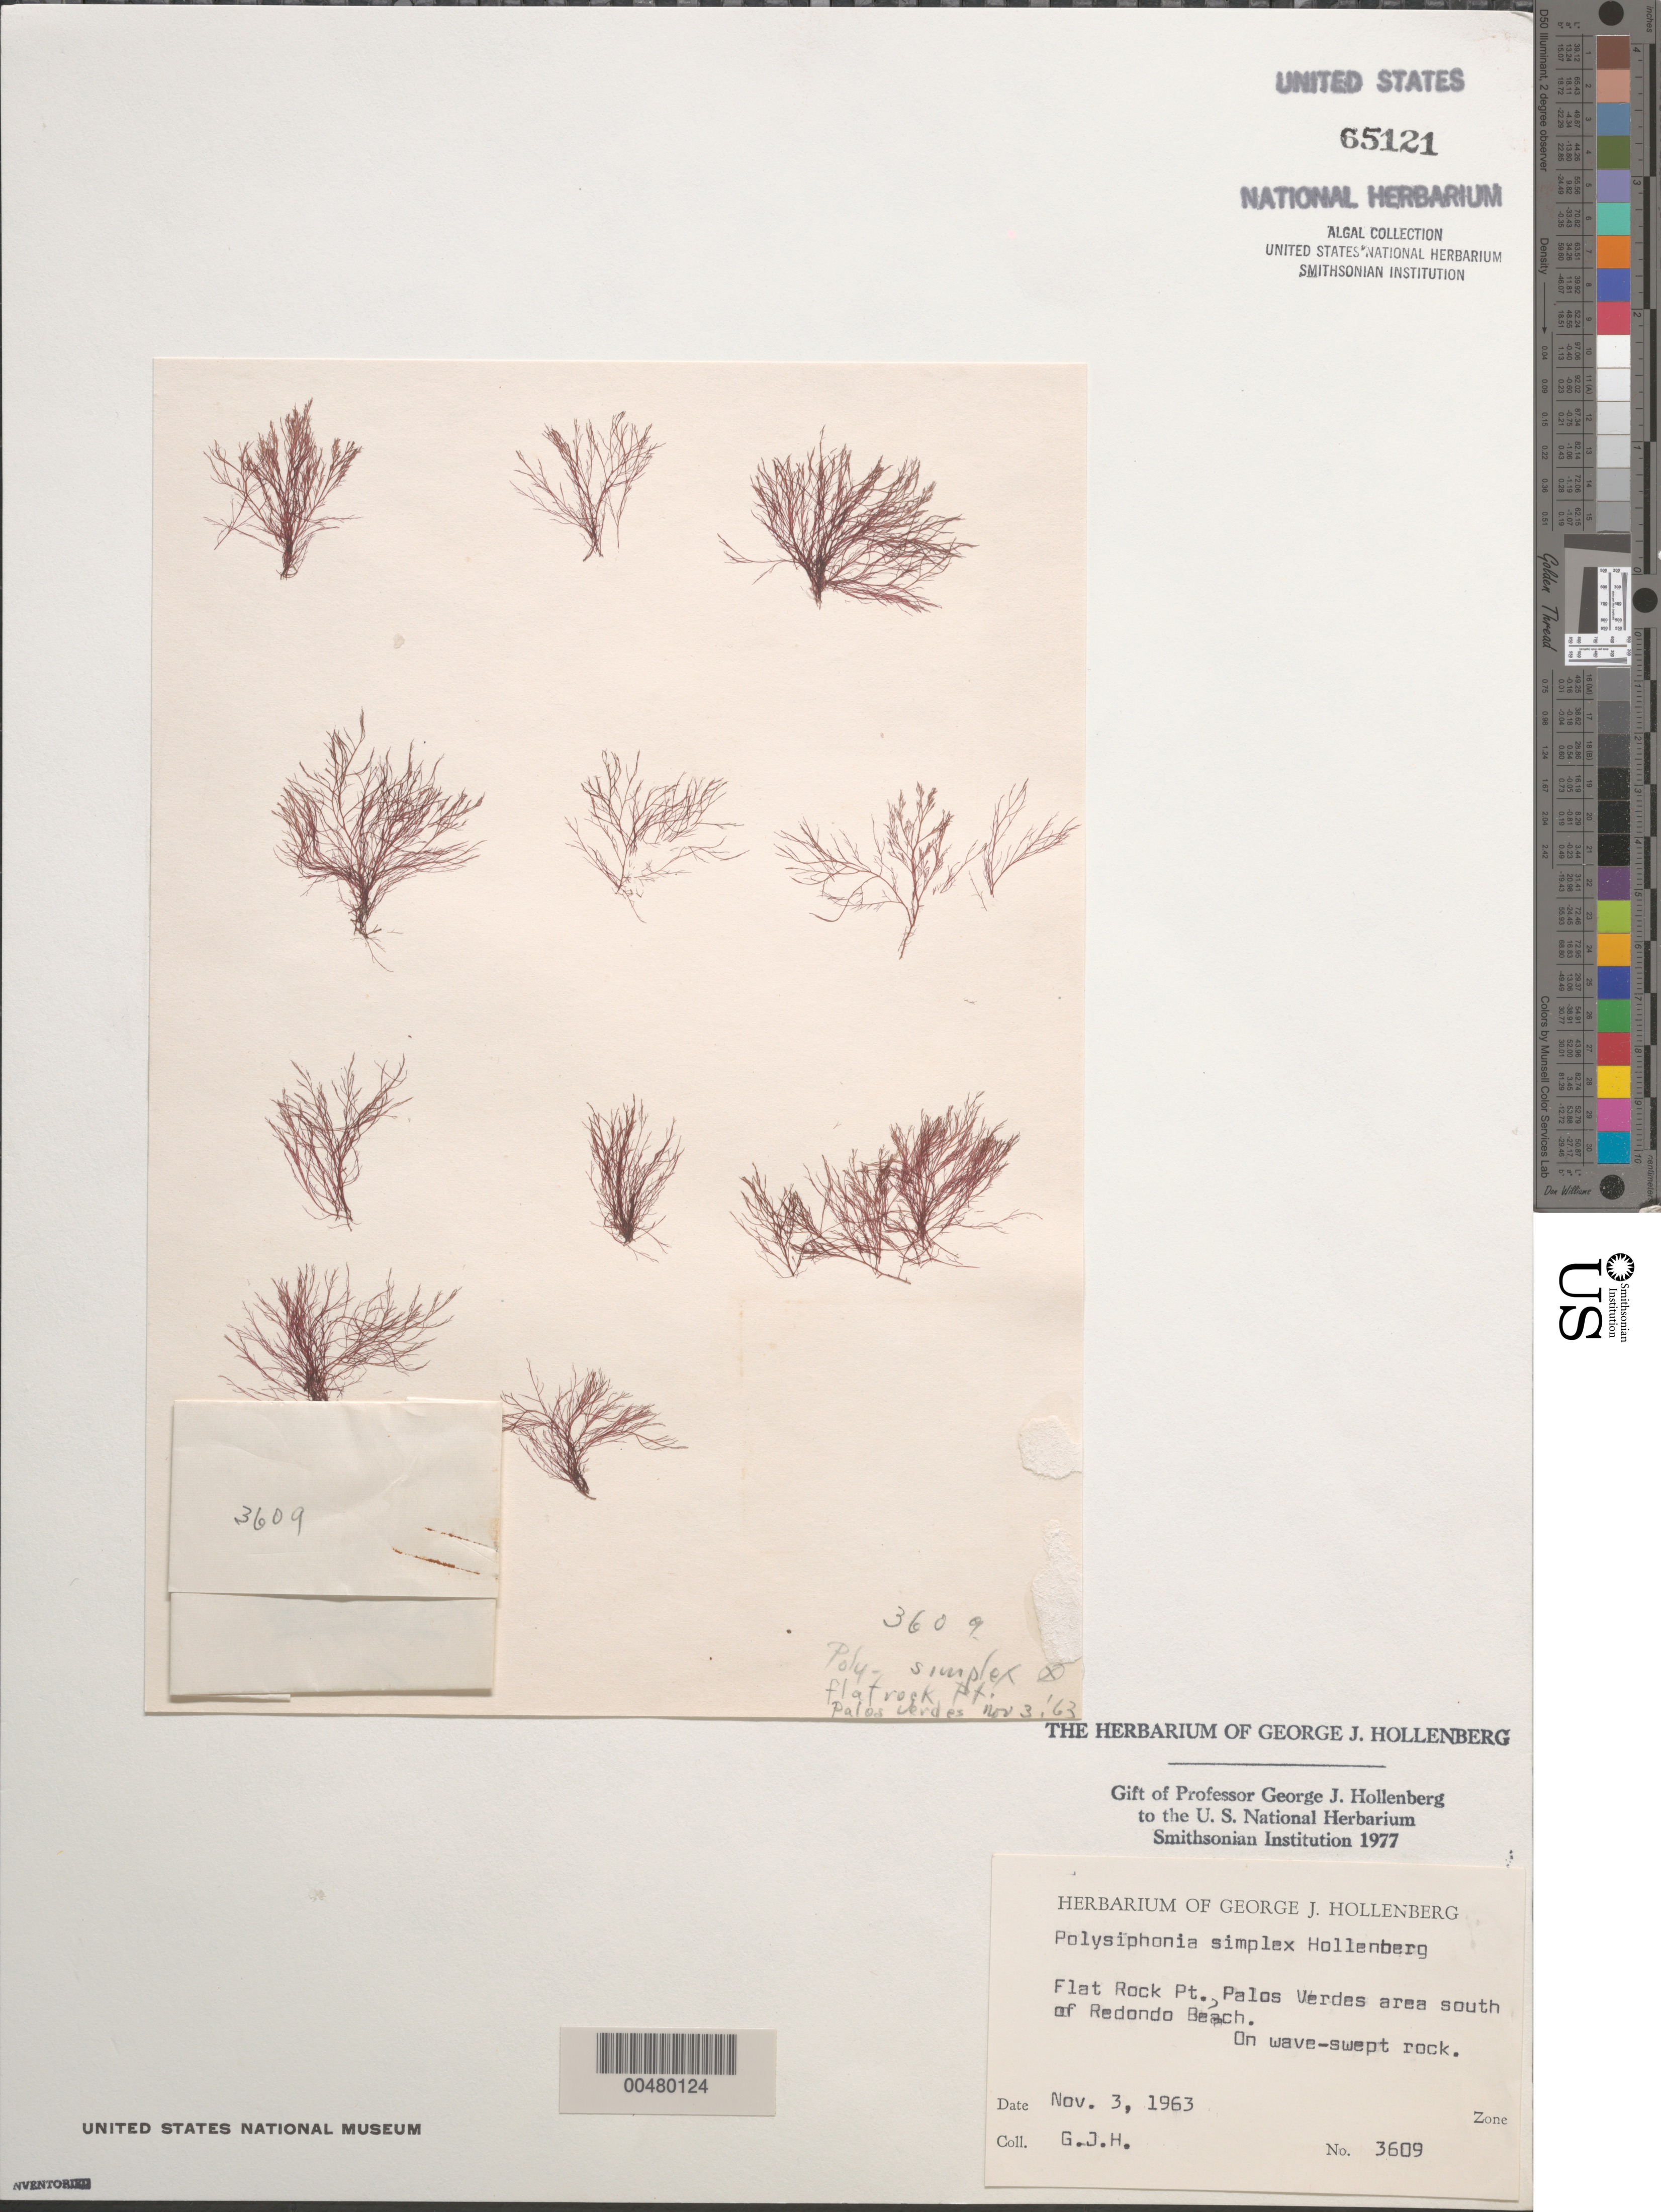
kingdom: Plantae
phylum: Rhodophyta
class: Florideophyceae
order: Ceramiales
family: Rhodomelaceae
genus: Melanothamnus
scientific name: Melanothamnus simplex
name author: (Hollenb.) Diaz-Tapia & Maggs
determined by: Algae name updating Project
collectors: G. Hollenberg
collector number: GJH 3609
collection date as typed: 03 Nov 1963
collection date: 1963-11-03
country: United States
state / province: California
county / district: Los Angeles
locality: Flat Rock Point, Palos Verdes area south of Redondo Beach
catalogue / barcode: US 65121